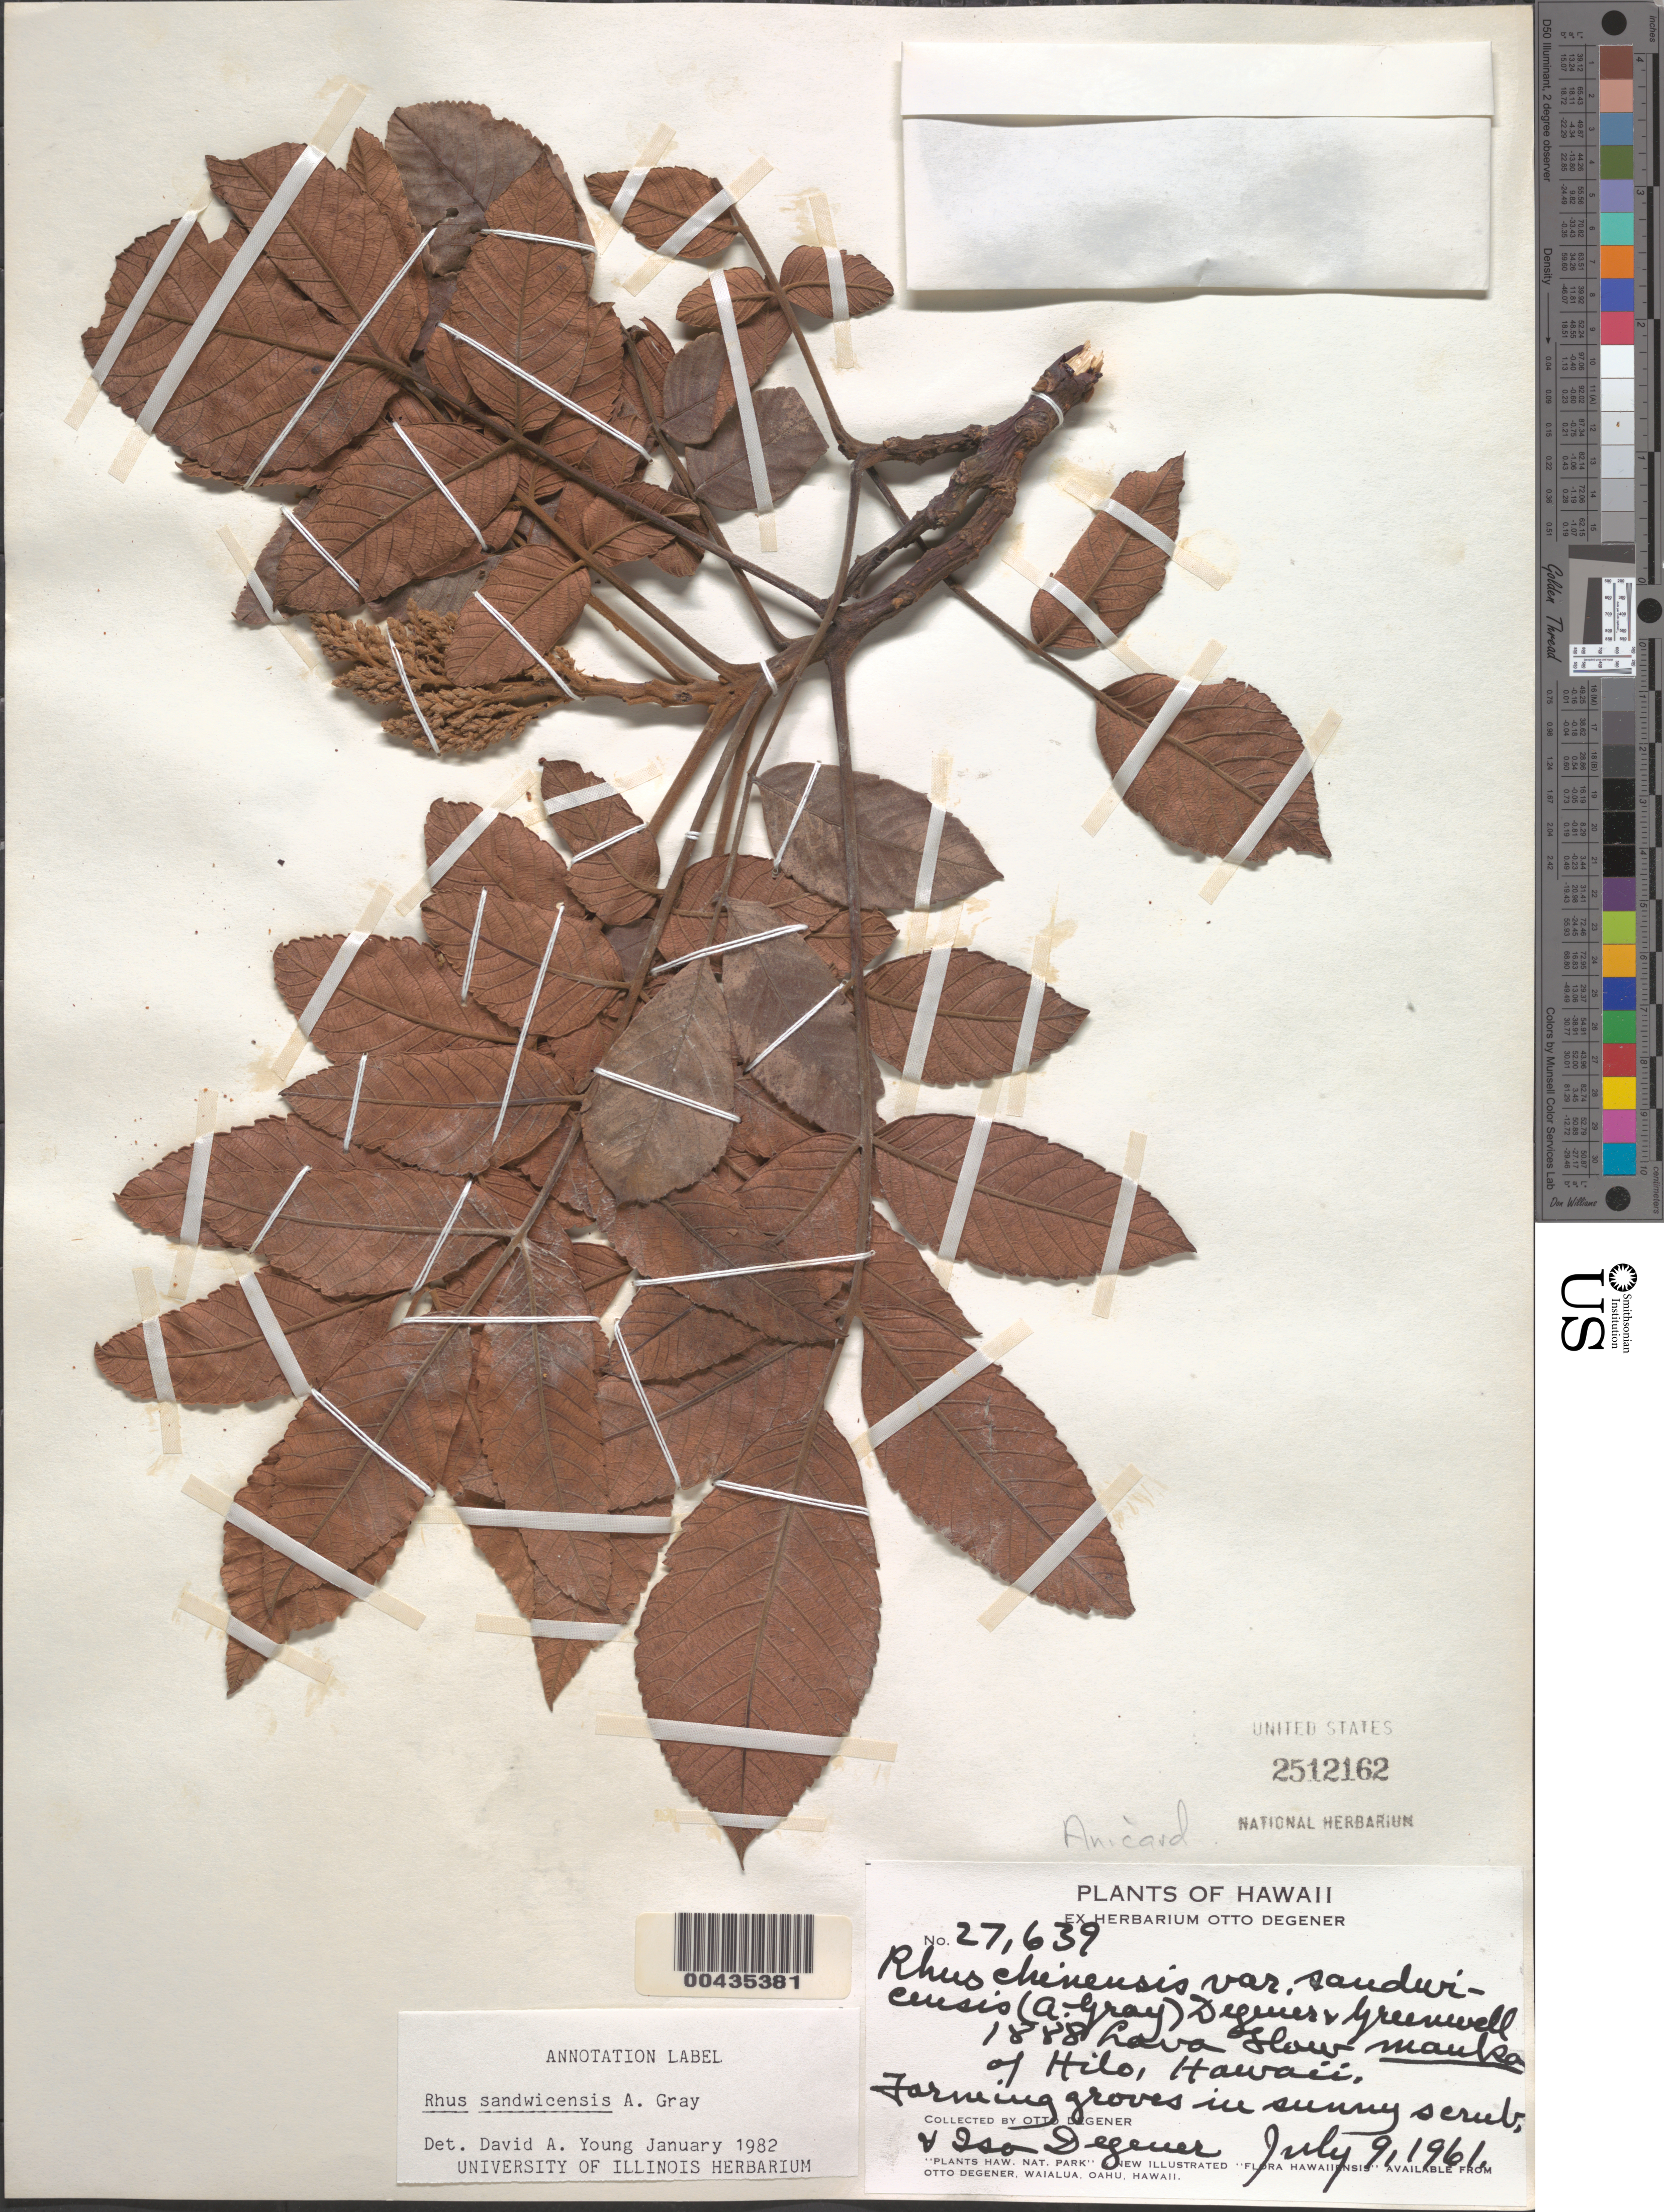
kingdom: Plantae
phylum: Tracheophyta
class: Magnoliopsida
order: Sapindales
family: Anacardiaceae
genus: Rhus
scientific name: Rhus sandwicensis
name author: A. Gray in Wilkes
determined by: Young, D. A.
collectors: O. Degener & I. Degener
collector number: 27639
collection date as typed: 9 Jul 1961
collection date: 1961-07-09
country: United States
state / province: Hawaii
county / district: Hawaii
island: Hawaii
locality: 1888 Lava Flow, Mauka of Hilo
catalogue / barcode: US 2512162